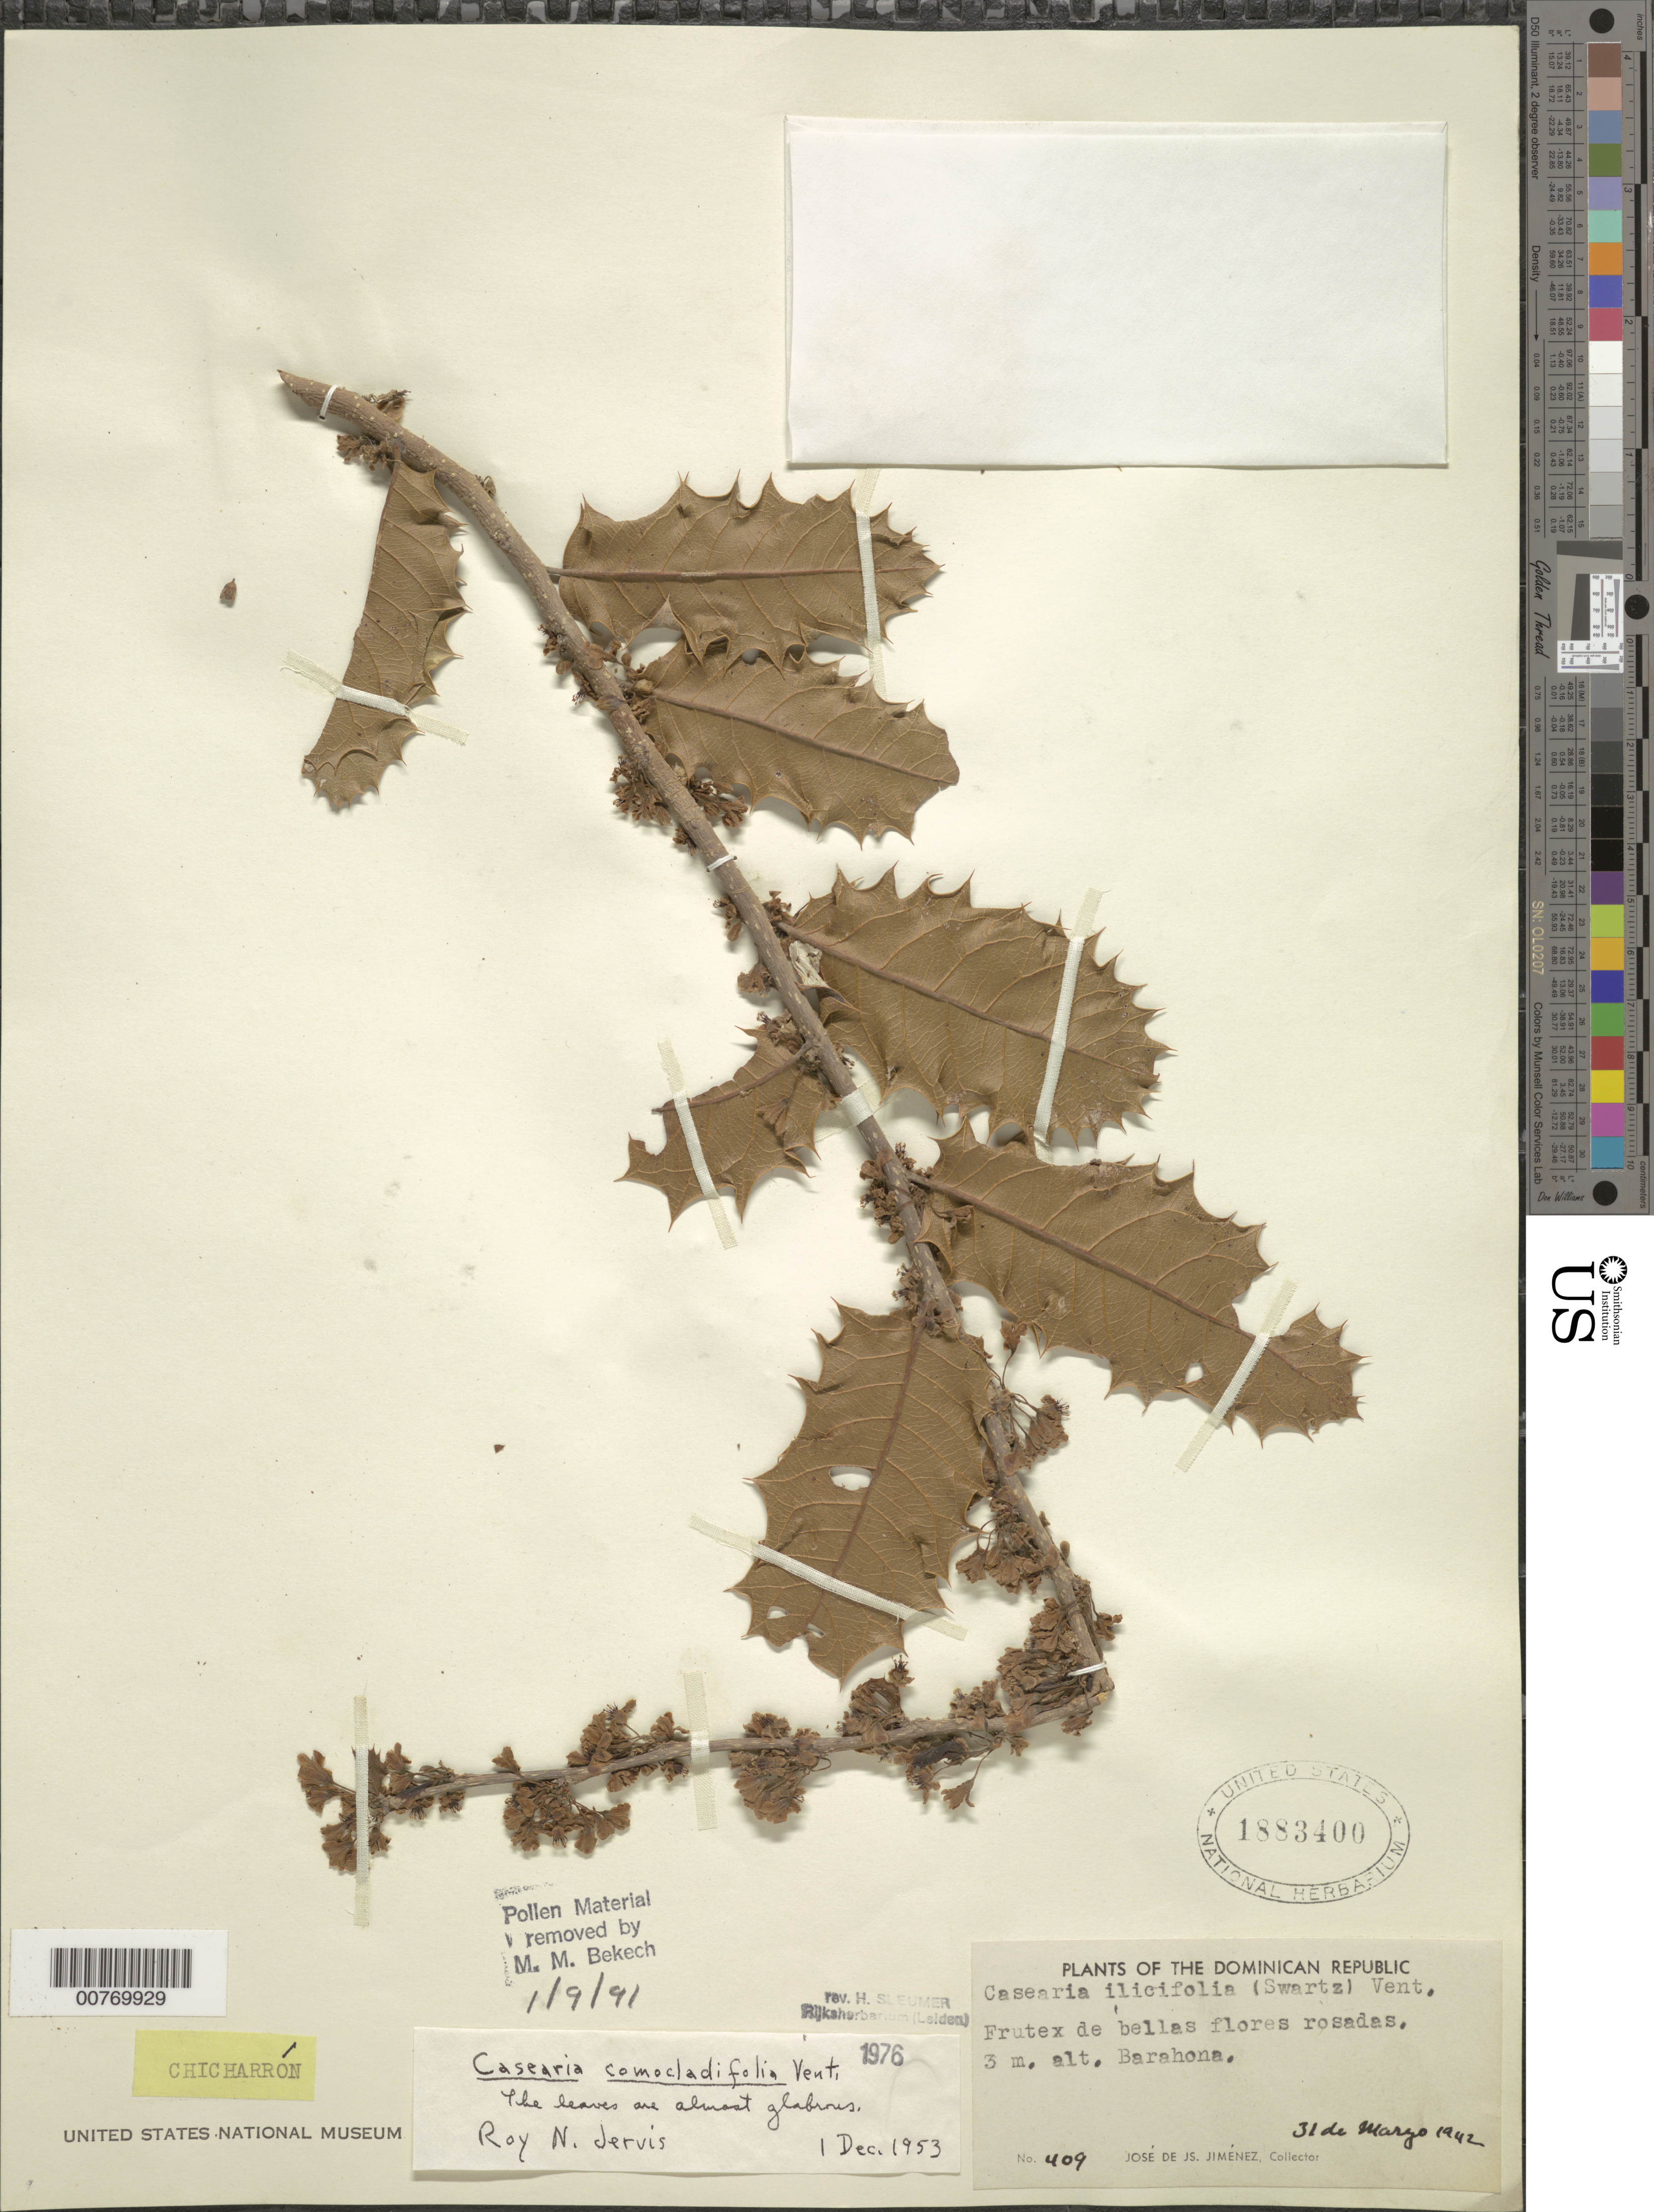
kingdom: Plantae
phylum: Tracheophyta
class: Magnoliopsida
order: Malpighiales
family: Salicaceae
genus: Casearia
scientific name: Casearia comocladifolia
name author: Vent.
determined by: Sleumer, H. O.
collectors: J. J. Jiménez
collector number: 409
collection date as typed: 31 Mar 1942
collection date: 1942-03-31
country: Dominican Republic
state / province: Barahona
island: Hispaniola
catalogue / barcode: US 1883400